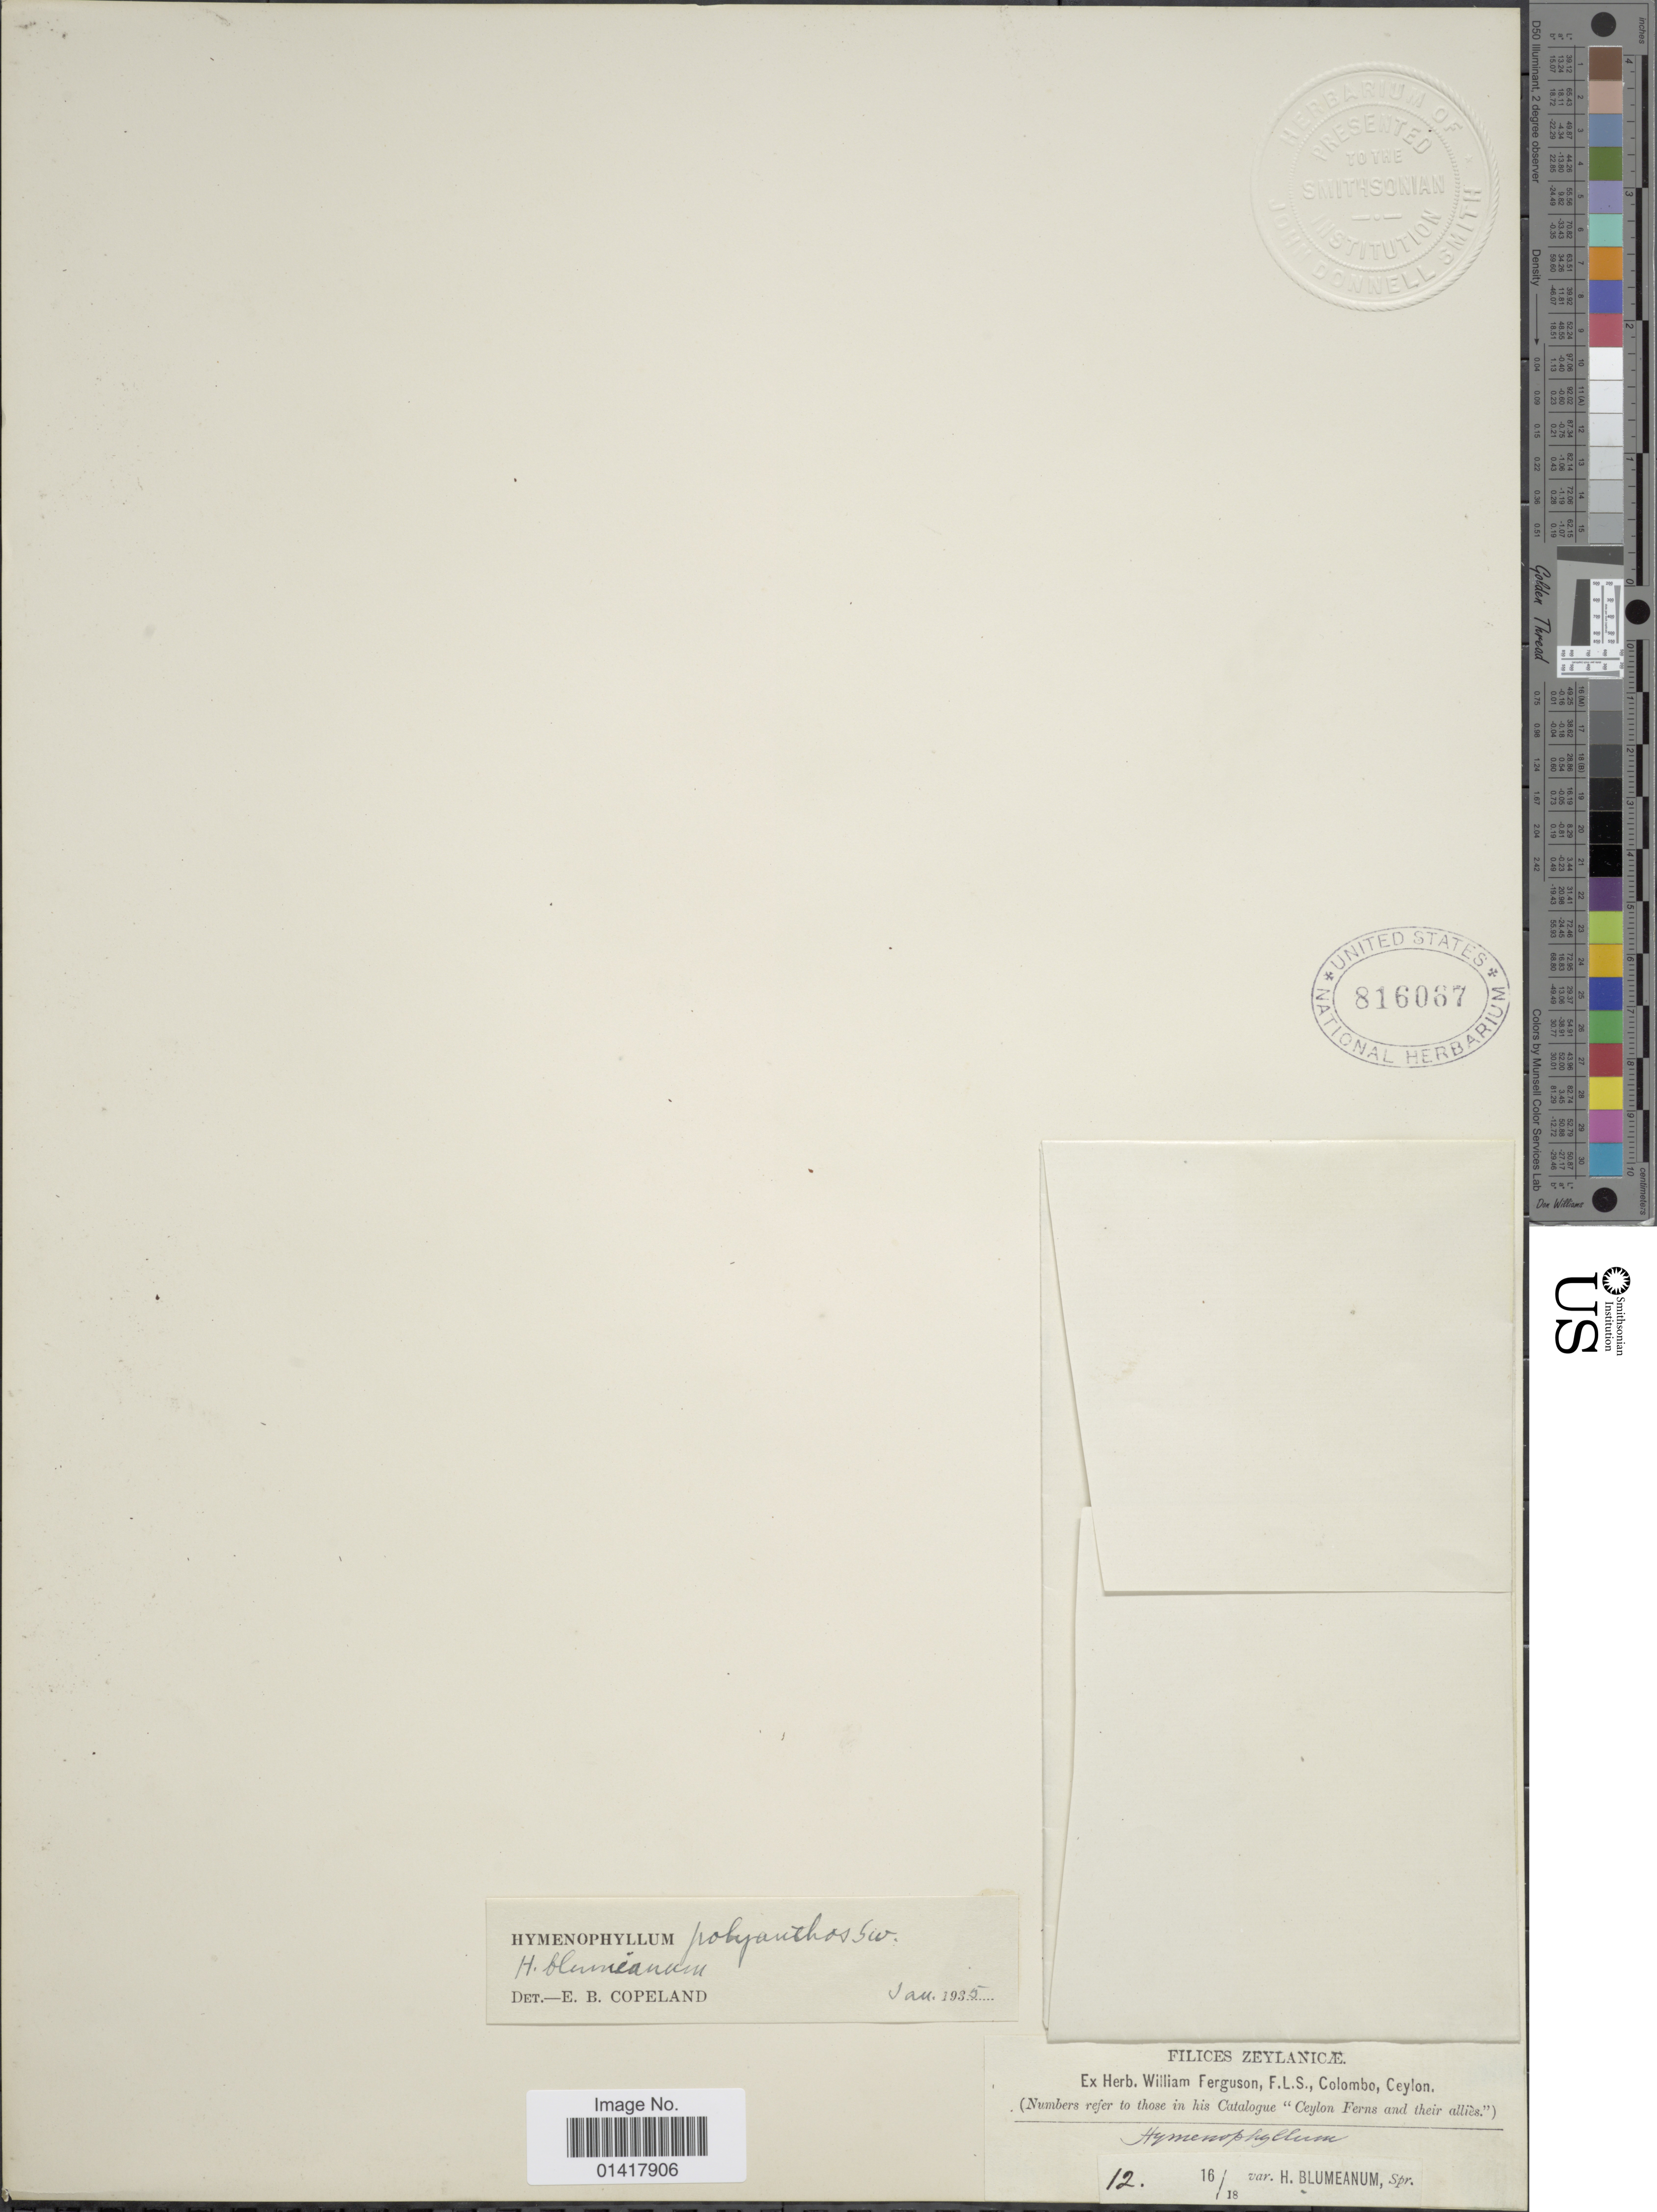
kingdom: Plantae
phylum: Tracheophyta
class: Polypodiopsida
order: Hymenophyllales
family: Hymenophyllaceae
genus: Hymenophyllum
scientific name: Hymenophyllum polyanthos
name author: (Sw.) Sw.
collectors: ex herb. W. Ferguson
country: Sri Lanka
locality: Ceylon, Colombo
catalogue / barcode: US 816067